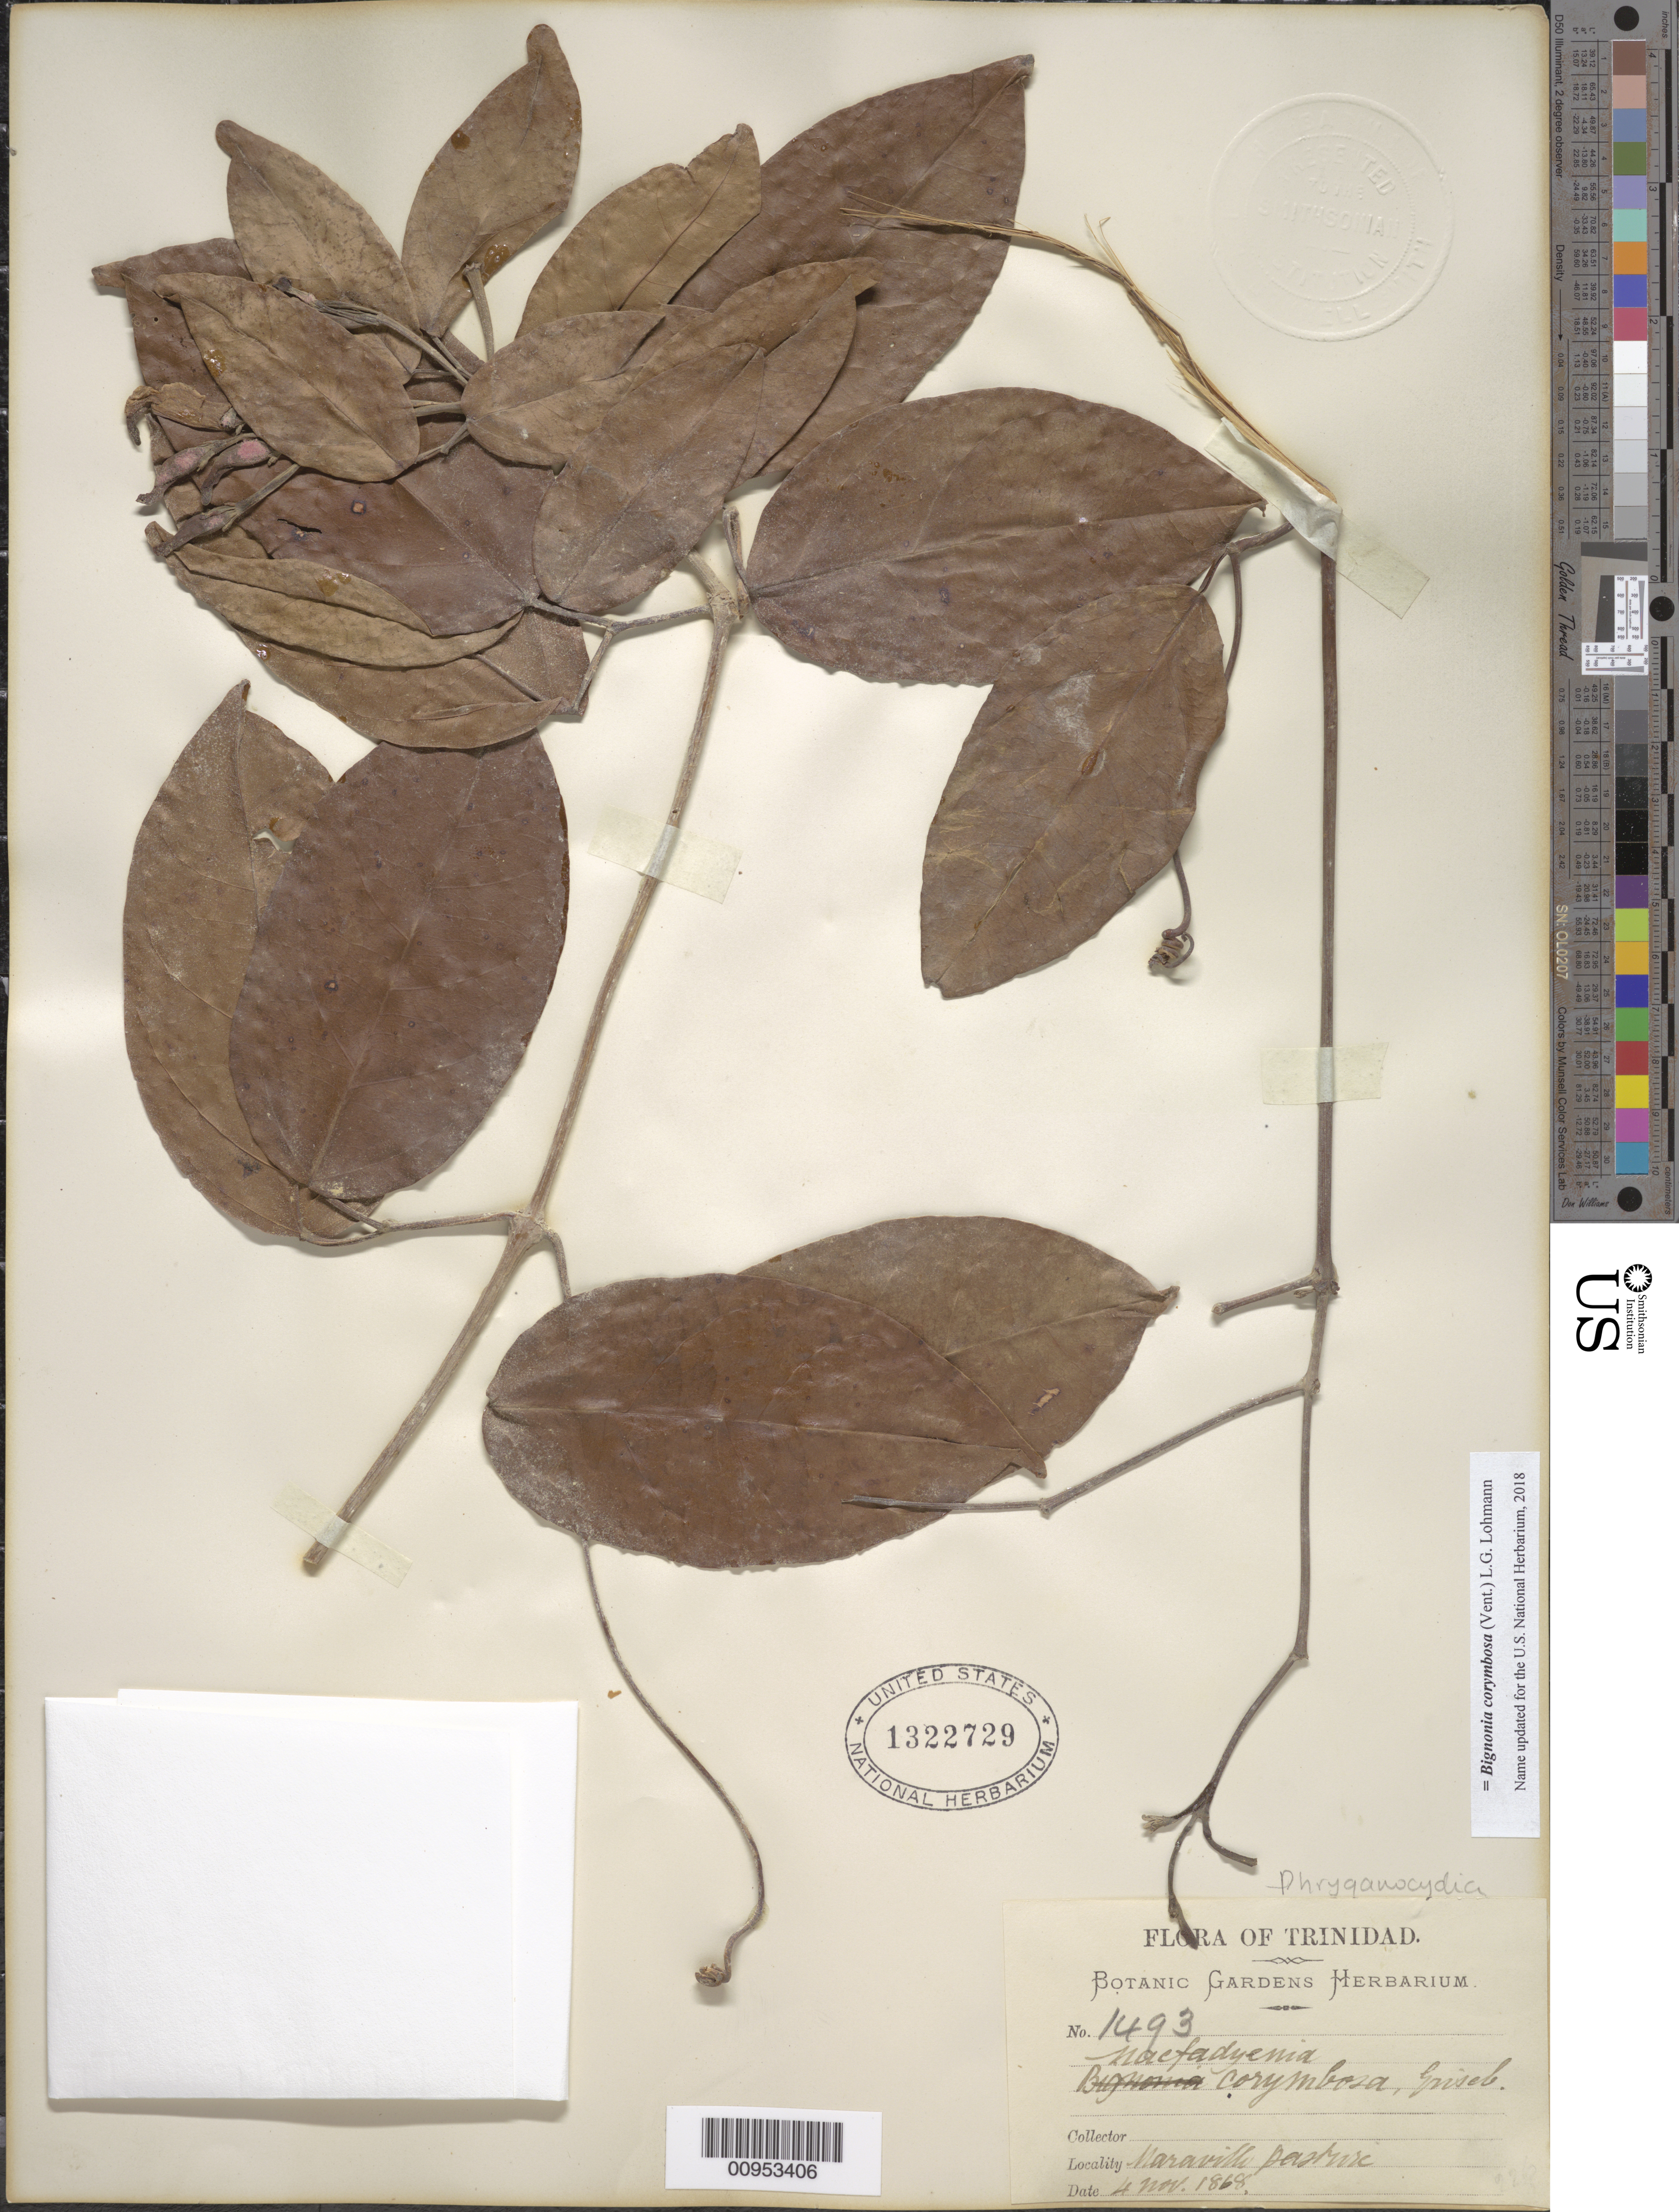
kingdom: Plantae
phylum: Tracheophyta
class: Magnoliopsida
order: Lamiales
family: Bignoniaceae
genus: Bignonia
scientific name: Bignonia corymbosa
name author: (Vent.) L.G. Lohmann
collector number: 1493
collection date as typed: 04 Nov 1868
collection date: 1868-11-04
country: Trinidad and Tobago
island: Trinidad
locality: Maraville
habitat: Pasture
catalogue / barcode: US 1322729